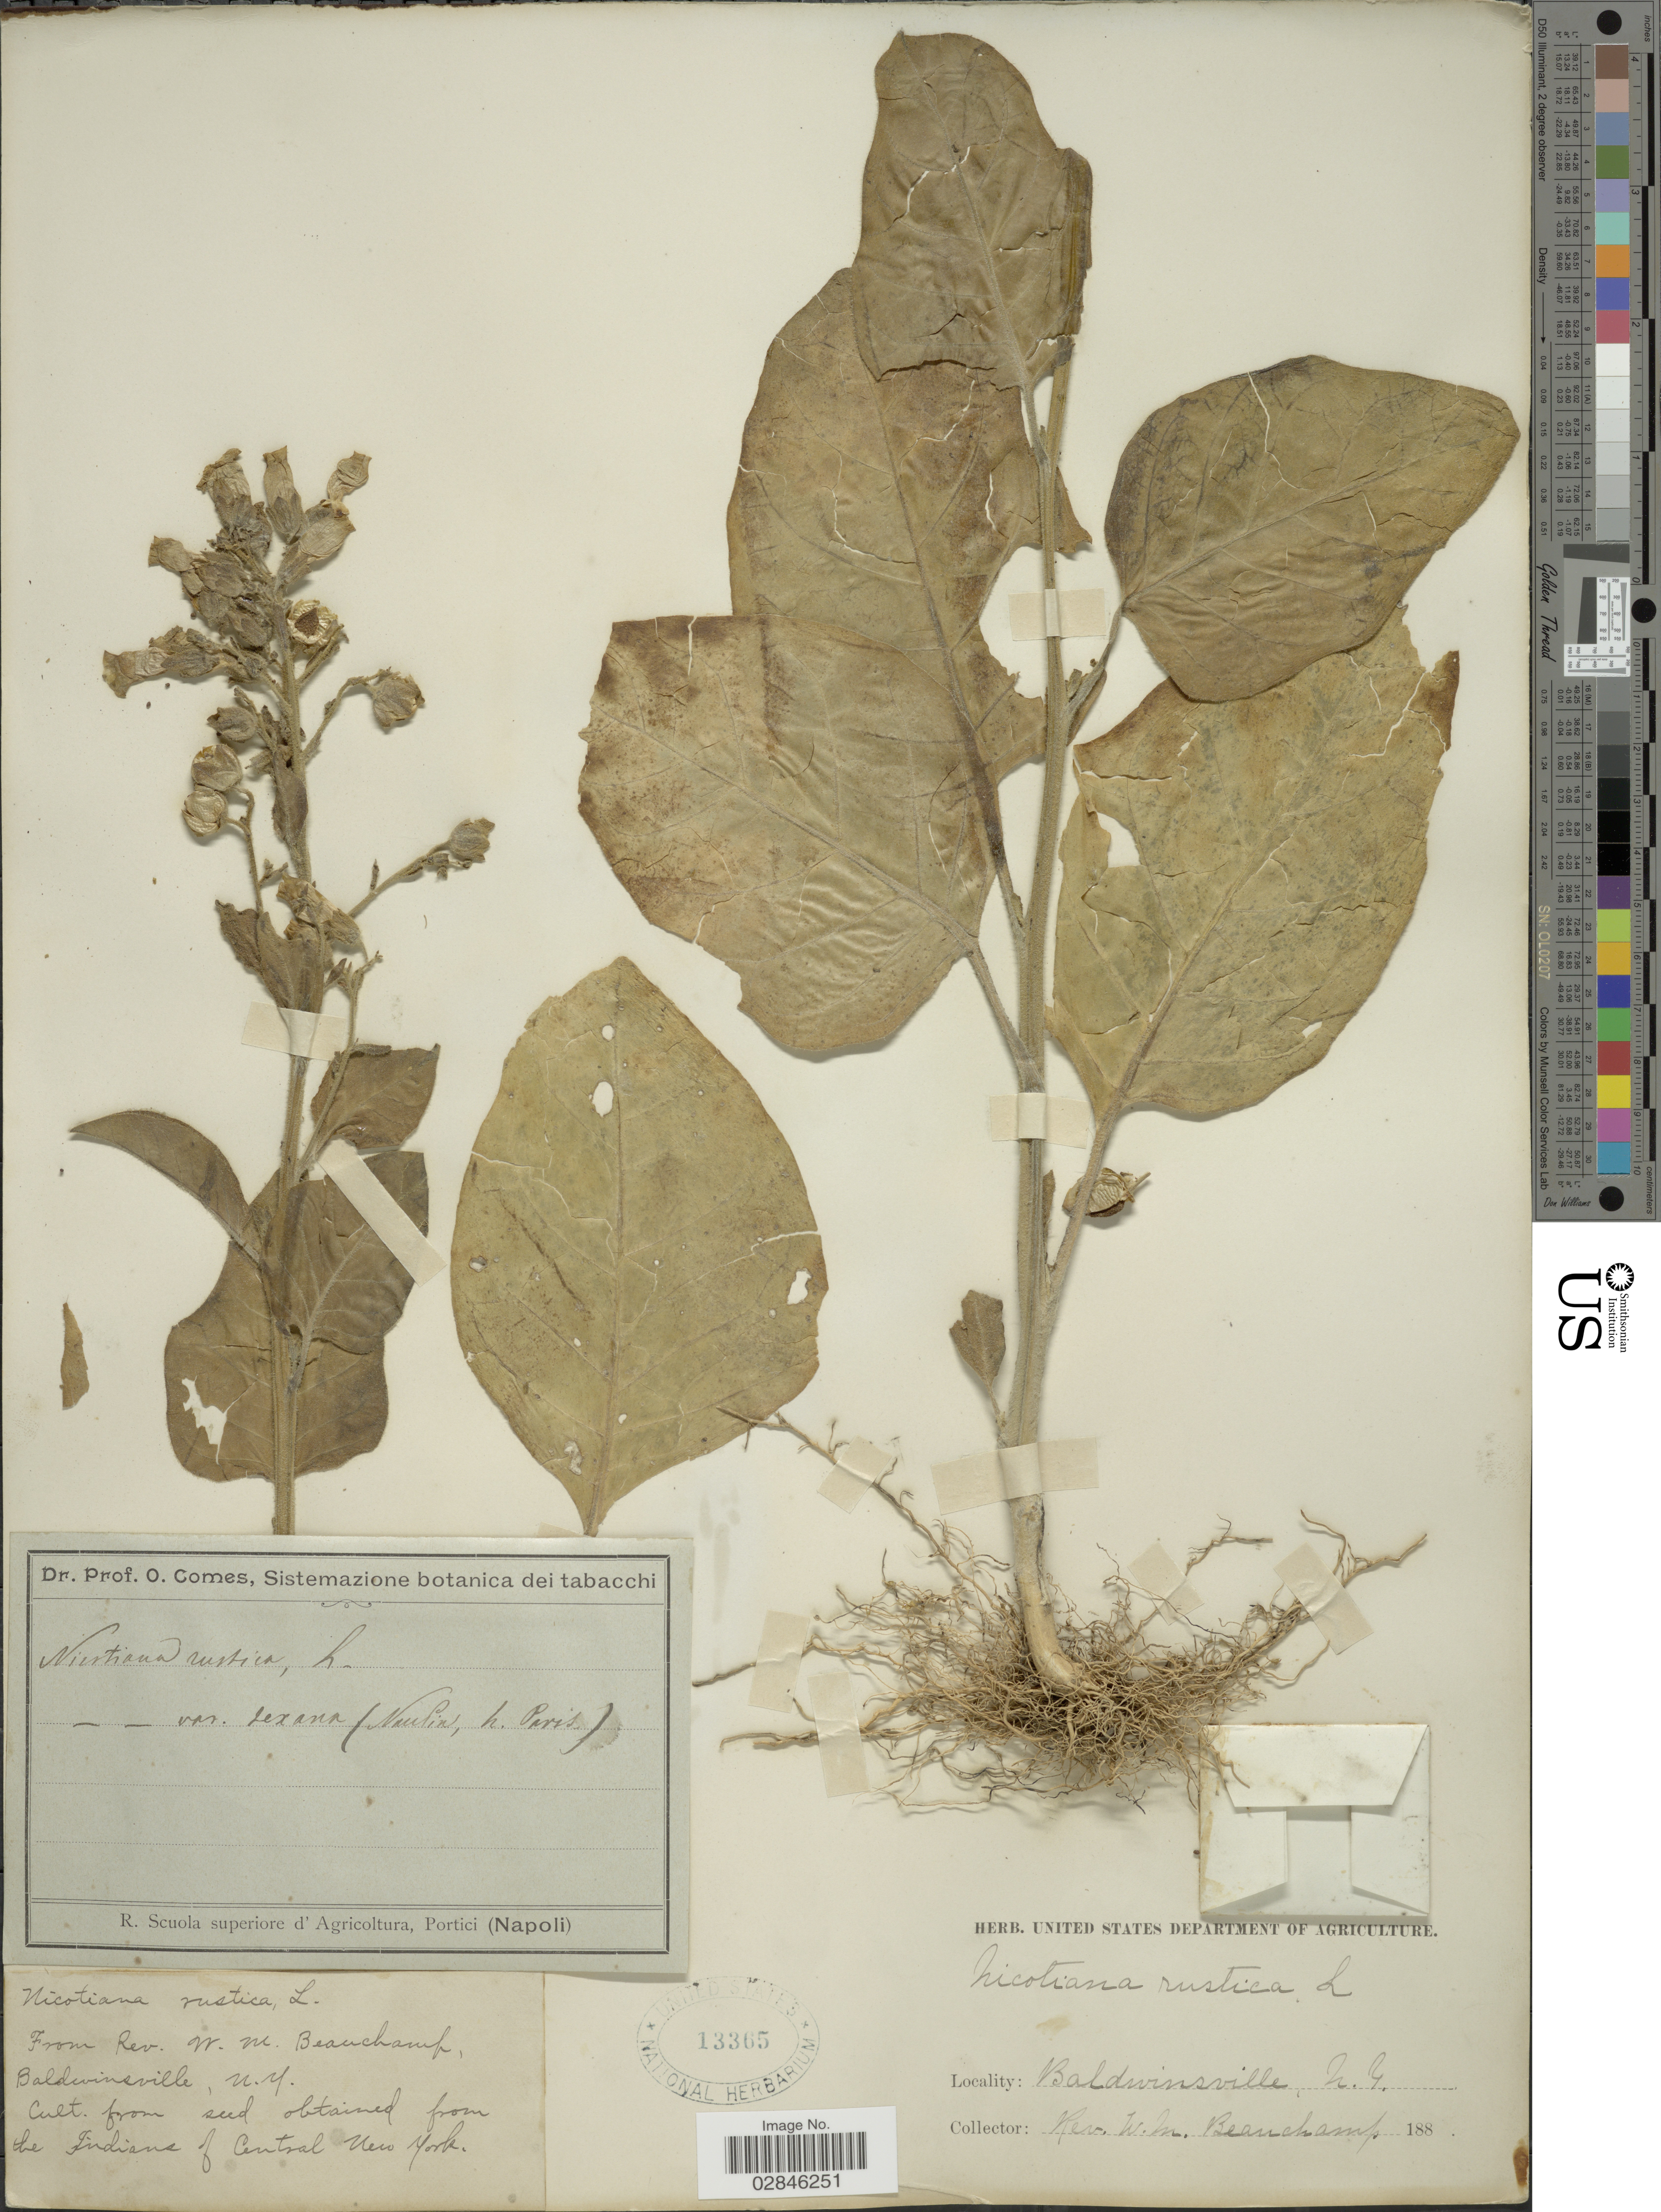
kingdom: Plantae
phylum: Tracheophyta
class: Magnoliopsida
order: Solanales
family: Solanaceae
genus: Nicotiana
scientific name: Nicotiana rustica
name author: L.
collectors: W. Beauchamp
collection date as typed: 188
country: United States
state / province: New York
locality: Baldwinsville, N. Y.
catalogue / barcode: US 13365